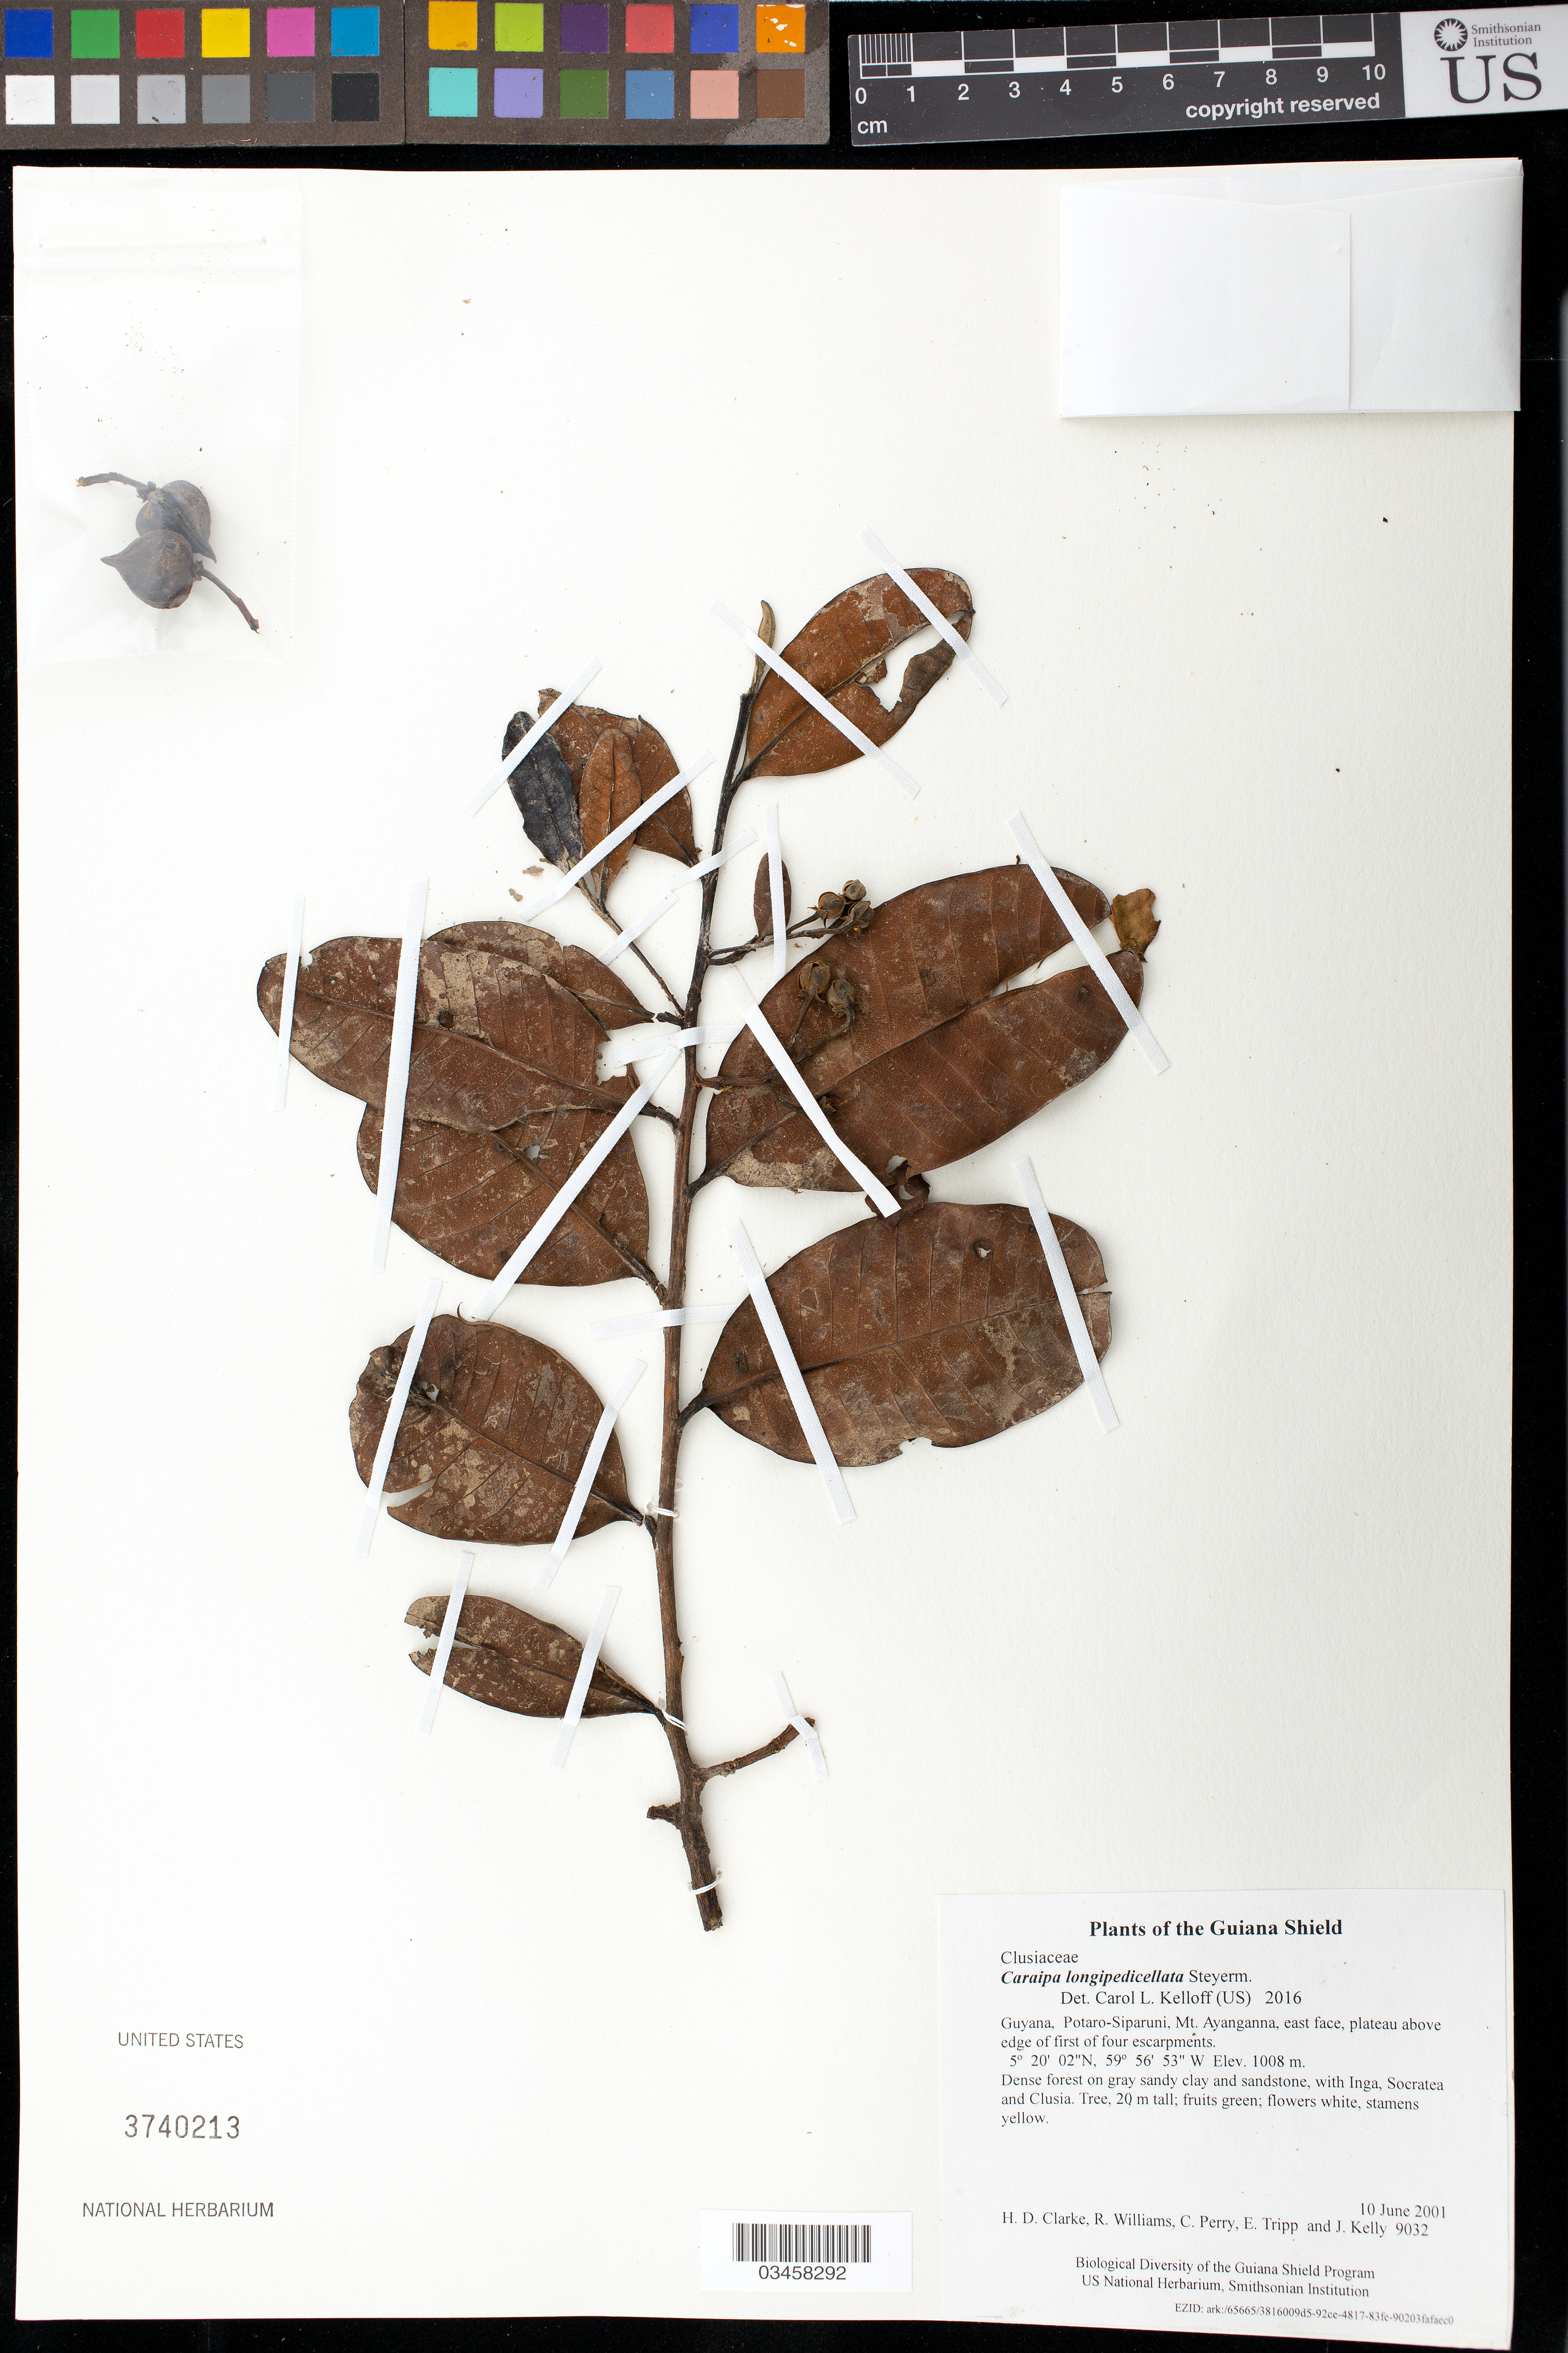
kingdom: Plantae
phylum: Tracheophyta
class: Magnoliopsida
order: Malpighiales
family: Calophyllaceae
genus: Caraipa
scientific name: Caraipa longipedicellata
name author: Steyerm.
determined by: Kelloff, Carol L., (US), Smithsonian Institution - National Museum of Natural History (UNITED STATES)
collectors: H. D. Clarke, R. Williams, C. Perry, E. Tripp & J. Kelly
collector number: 9032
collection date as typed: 10 June 2001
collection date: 2001-06-10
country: Guyana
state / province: Potaro-Siparuni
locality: Mt. Ayanganna, east face, plateau above edge of first of four escarpments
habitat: Dense forest on gray sandy clay and sandstone, with Inga, Socratea and Clusia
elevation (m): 1008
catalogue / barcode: US 3740213